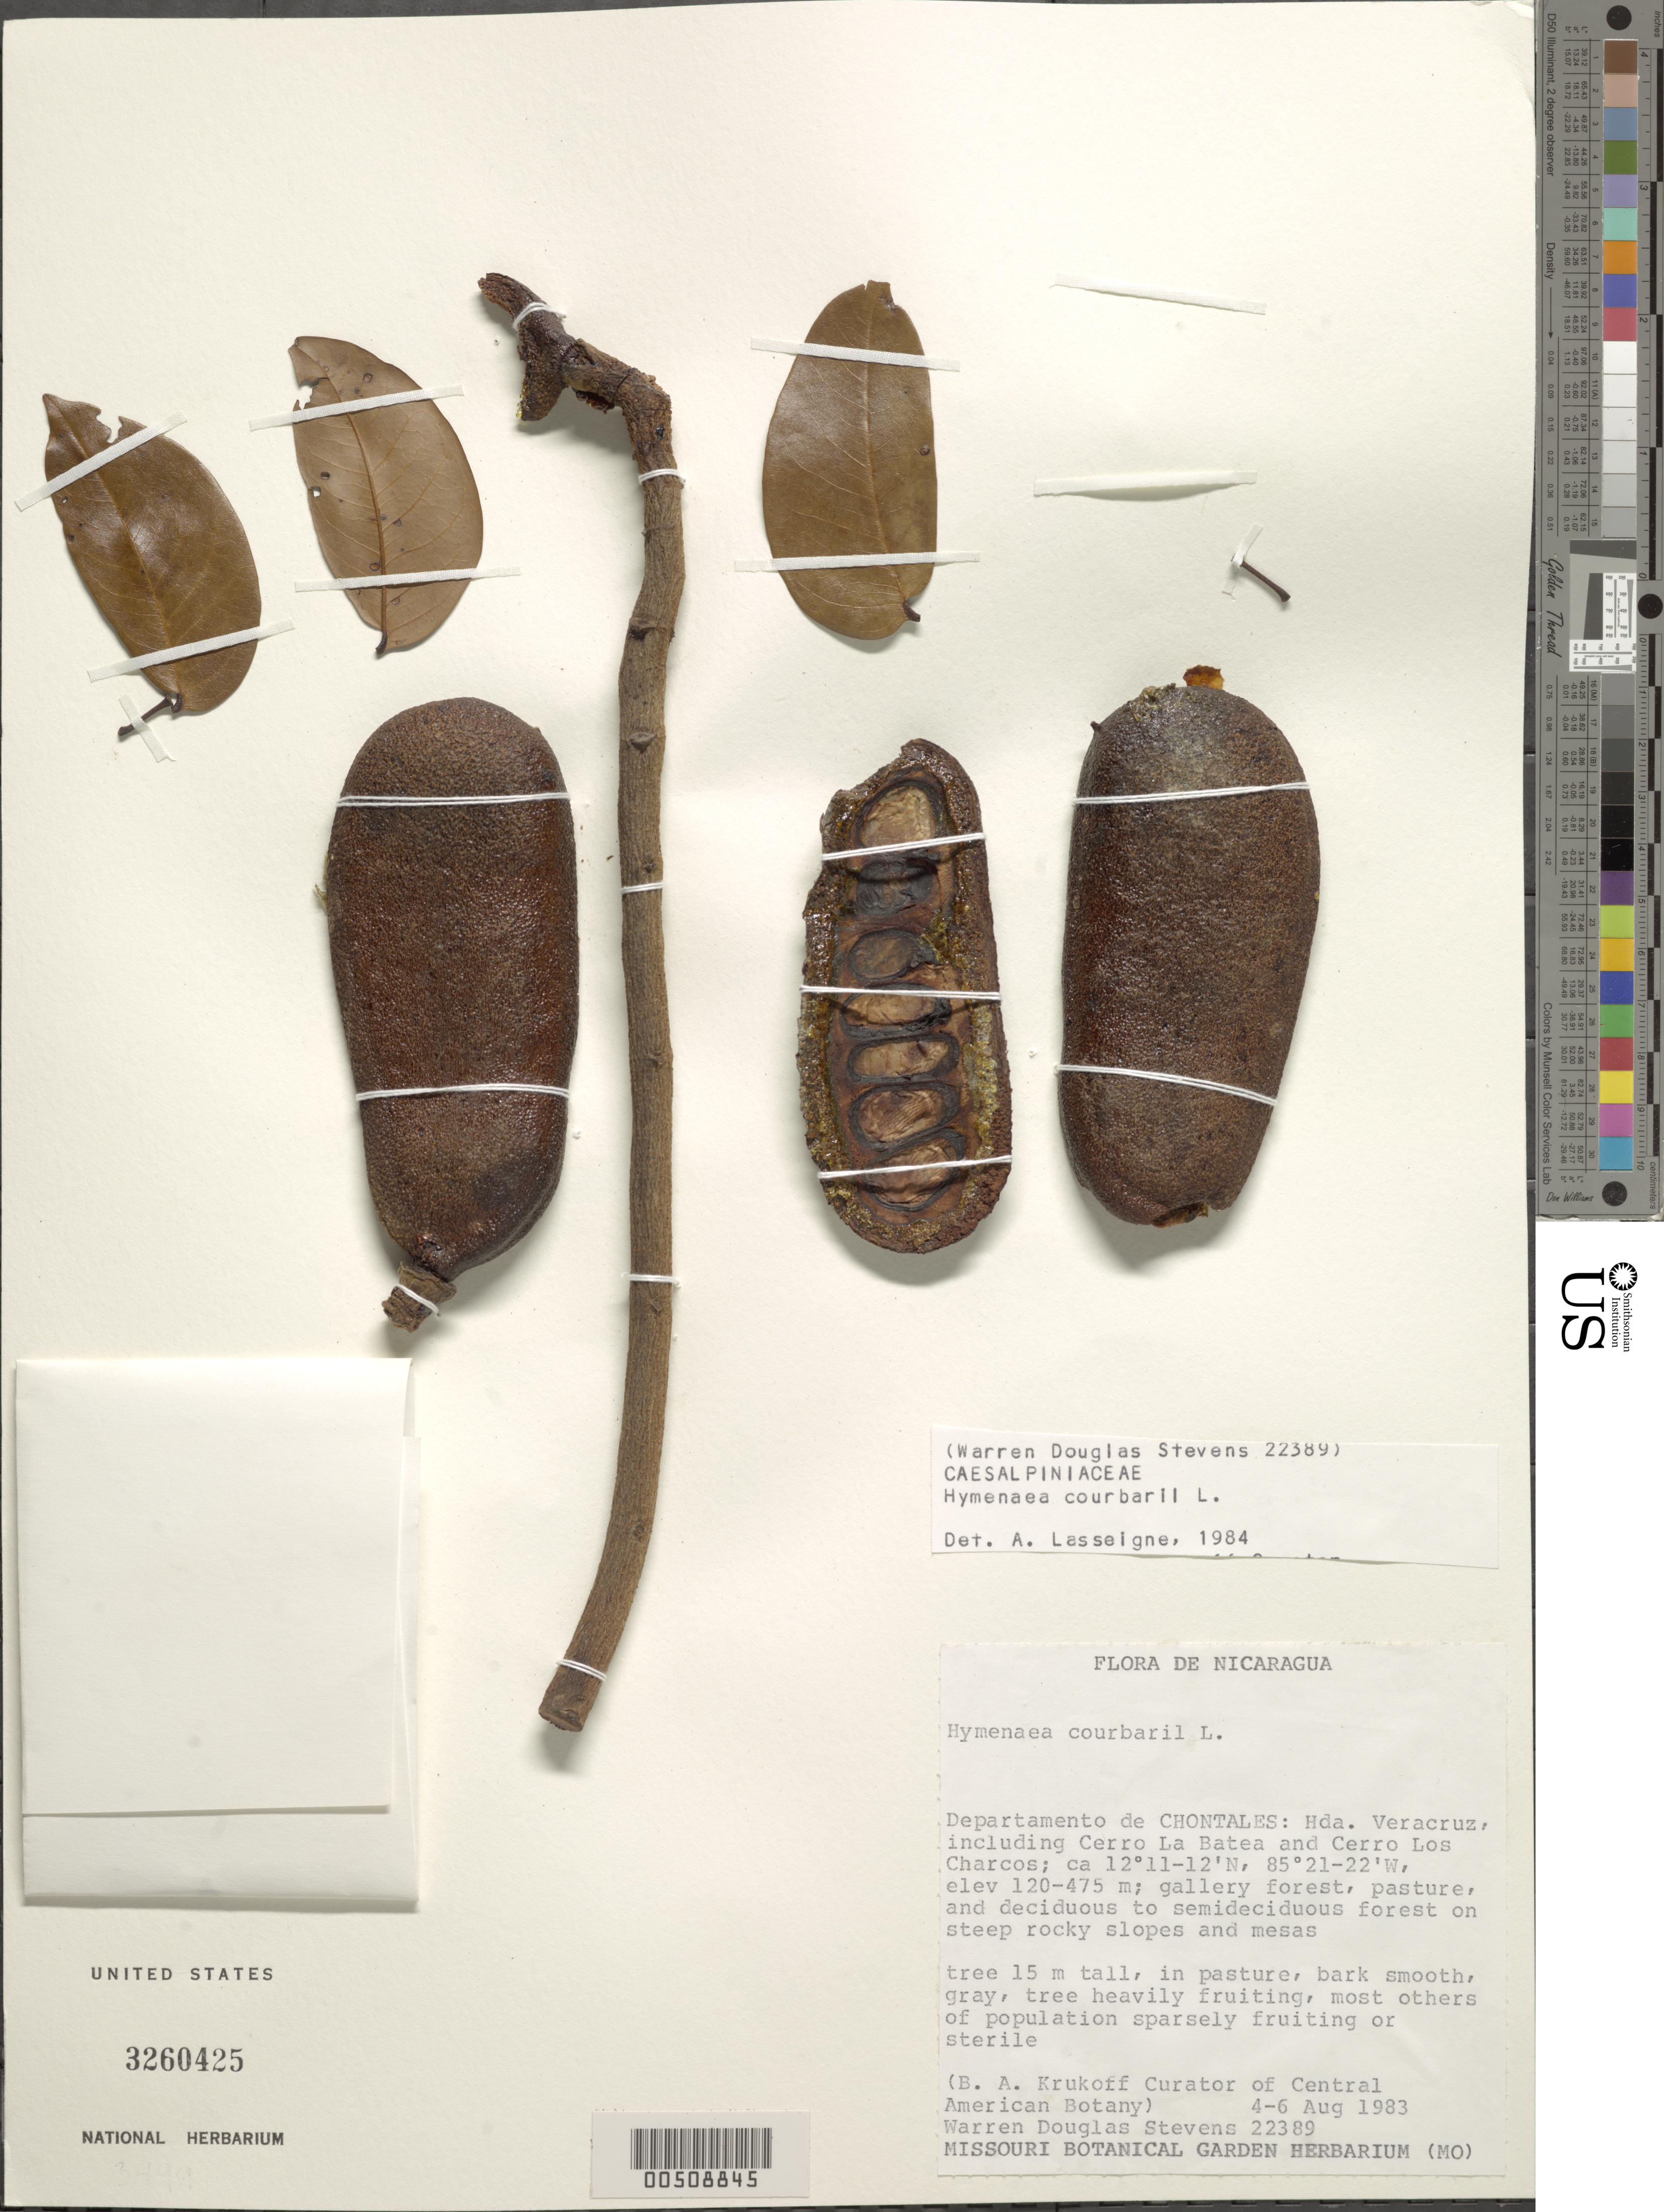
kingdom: Plantae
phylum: Tracheophyta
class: Magnoliopsida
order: Fabales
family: Fabaceae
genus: Hymenaea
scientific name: Hymenaea courbaril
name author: L.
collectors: W. D. Stevens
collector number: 22389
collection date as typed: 04 Aug 1983 to 06 Aug 1983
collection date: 1983-08-04/1983-08-06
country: Nicaragua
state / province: Chontales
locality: Hda. veracruz, cerro la batea and cerro los charcos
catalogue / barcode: US 3260425